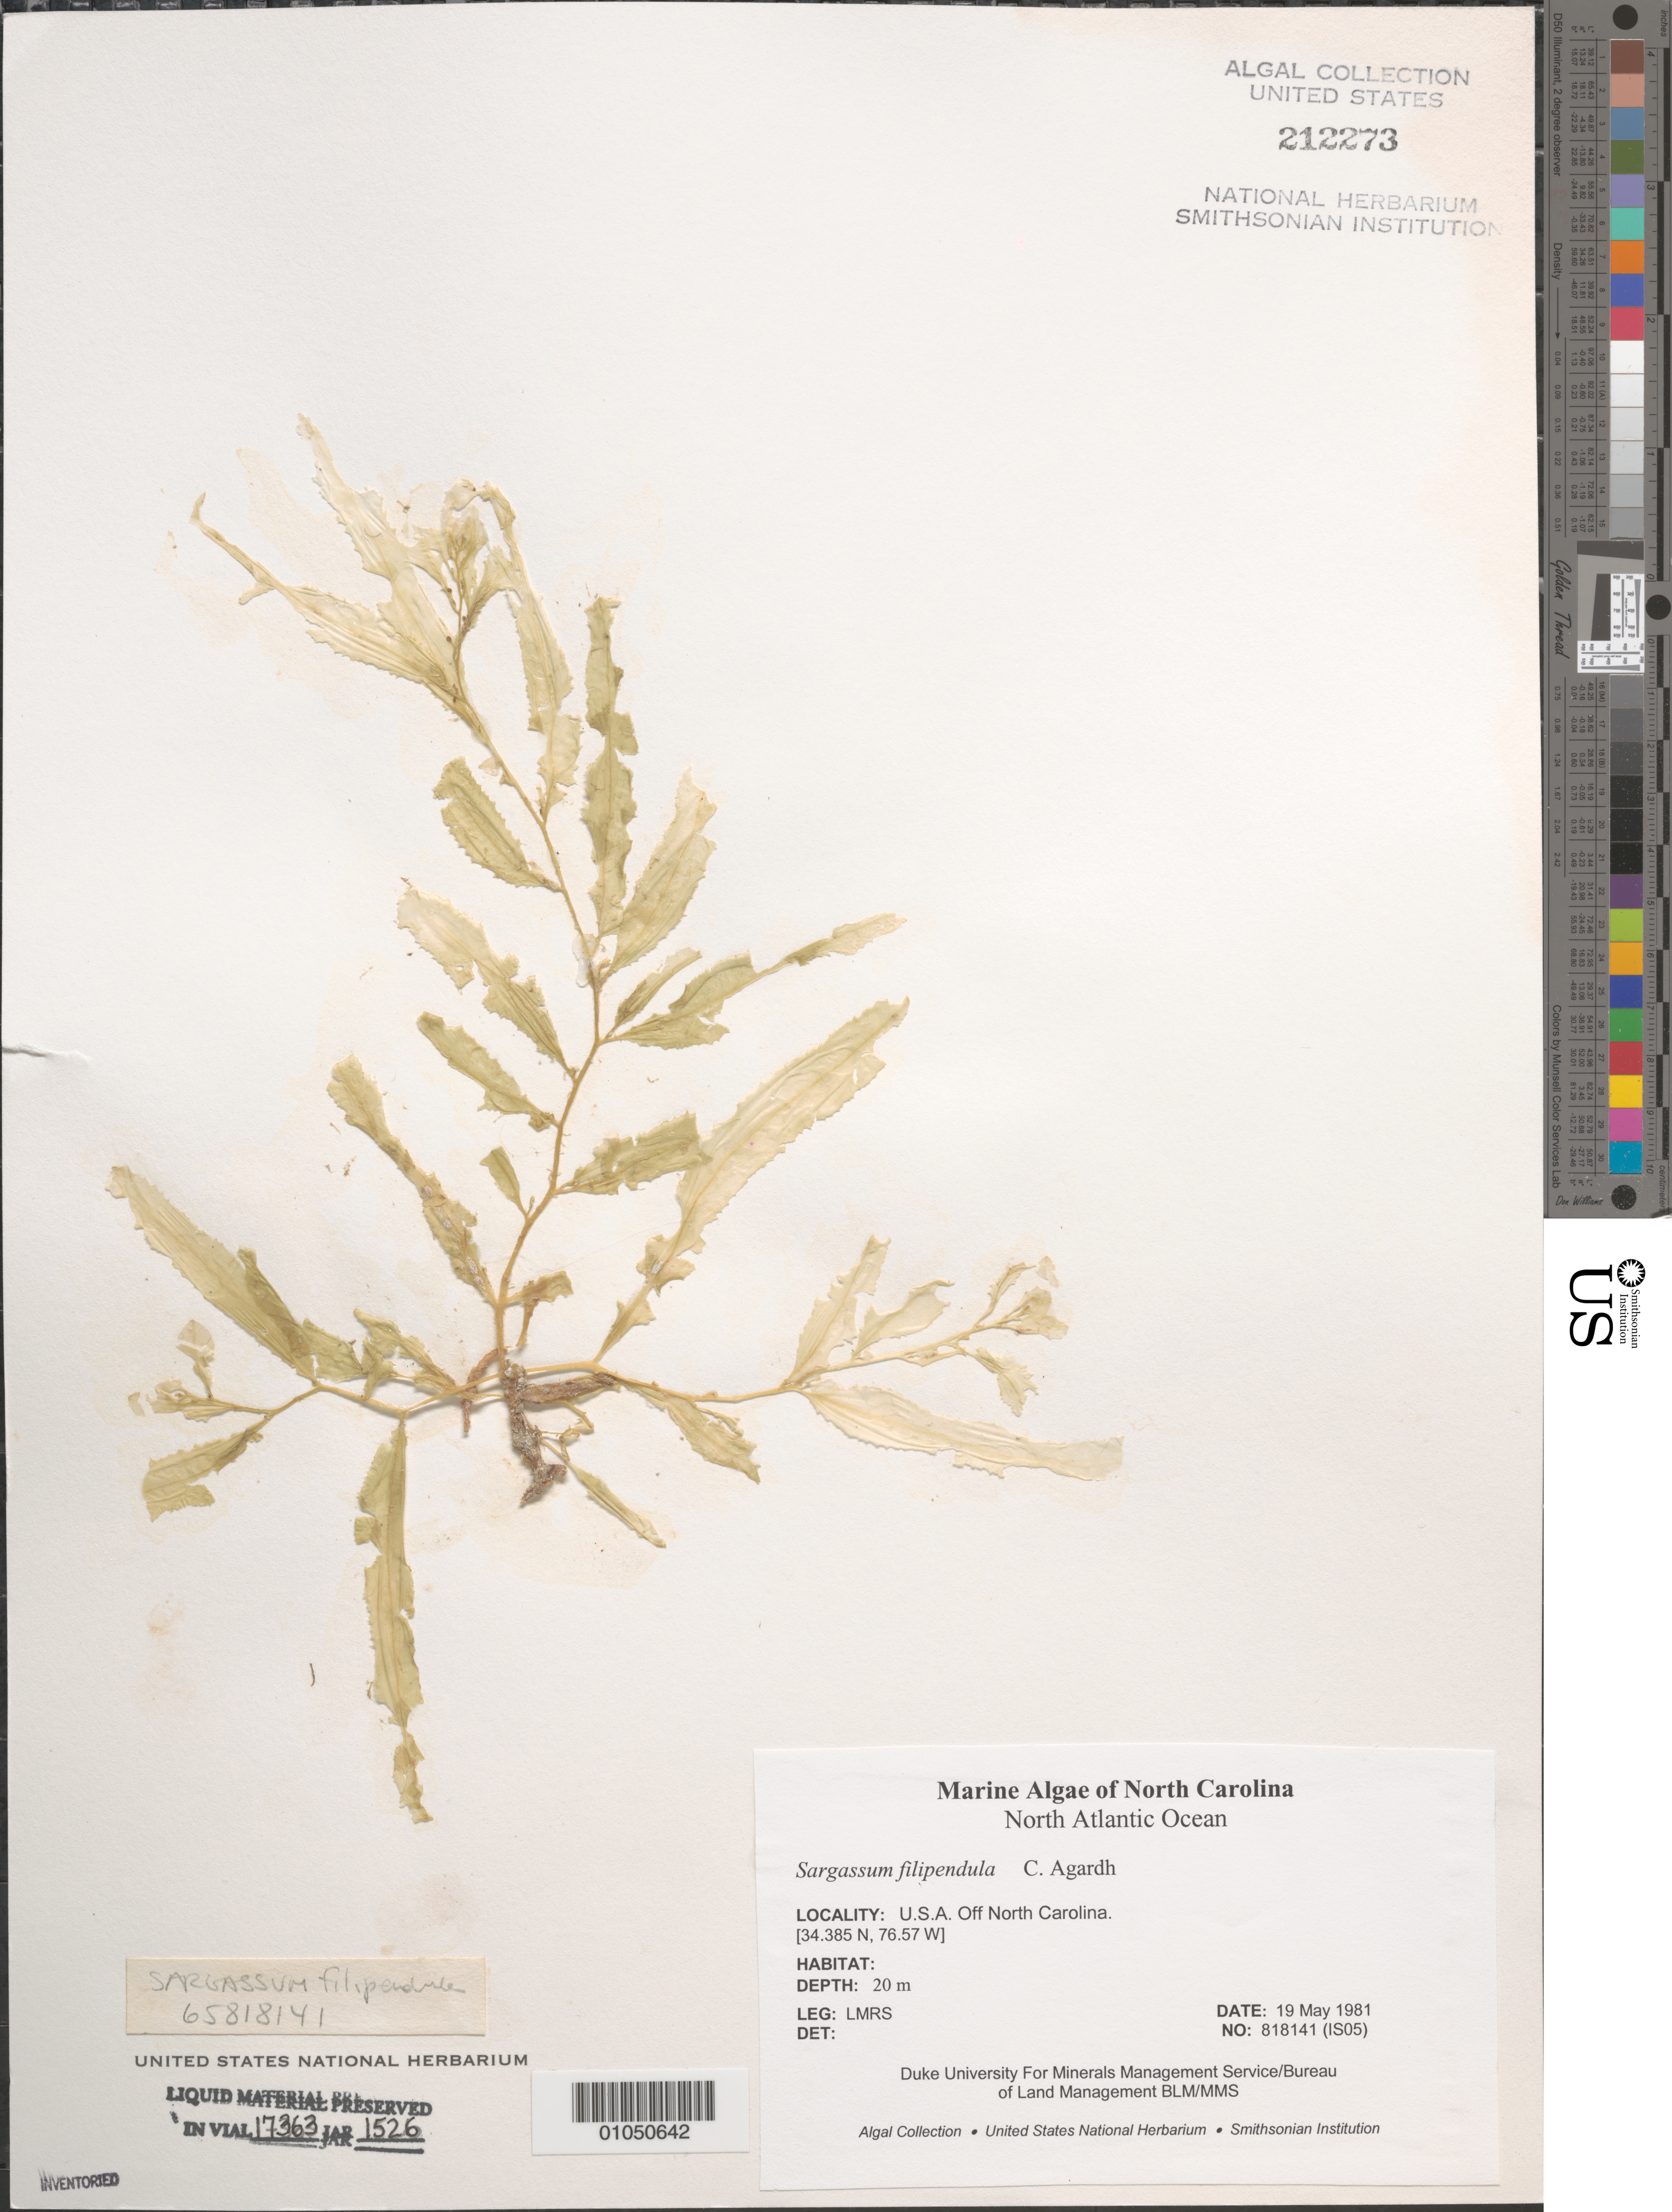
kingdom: Chromista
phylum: Ochrophyta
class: Phaeophyceae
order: Fucales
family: Sargassaceae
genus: Sargassum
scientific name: Sargassum filipendula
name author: C. Agardh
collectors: LMRS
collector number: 818141 Station IS05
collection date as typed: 19 May 1981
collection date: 1981-05-19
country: United States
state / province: North Carolina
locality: North Atlantic Ocean off North Carolina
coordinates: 34.385 N, 76.57 W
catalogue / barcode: US 212273